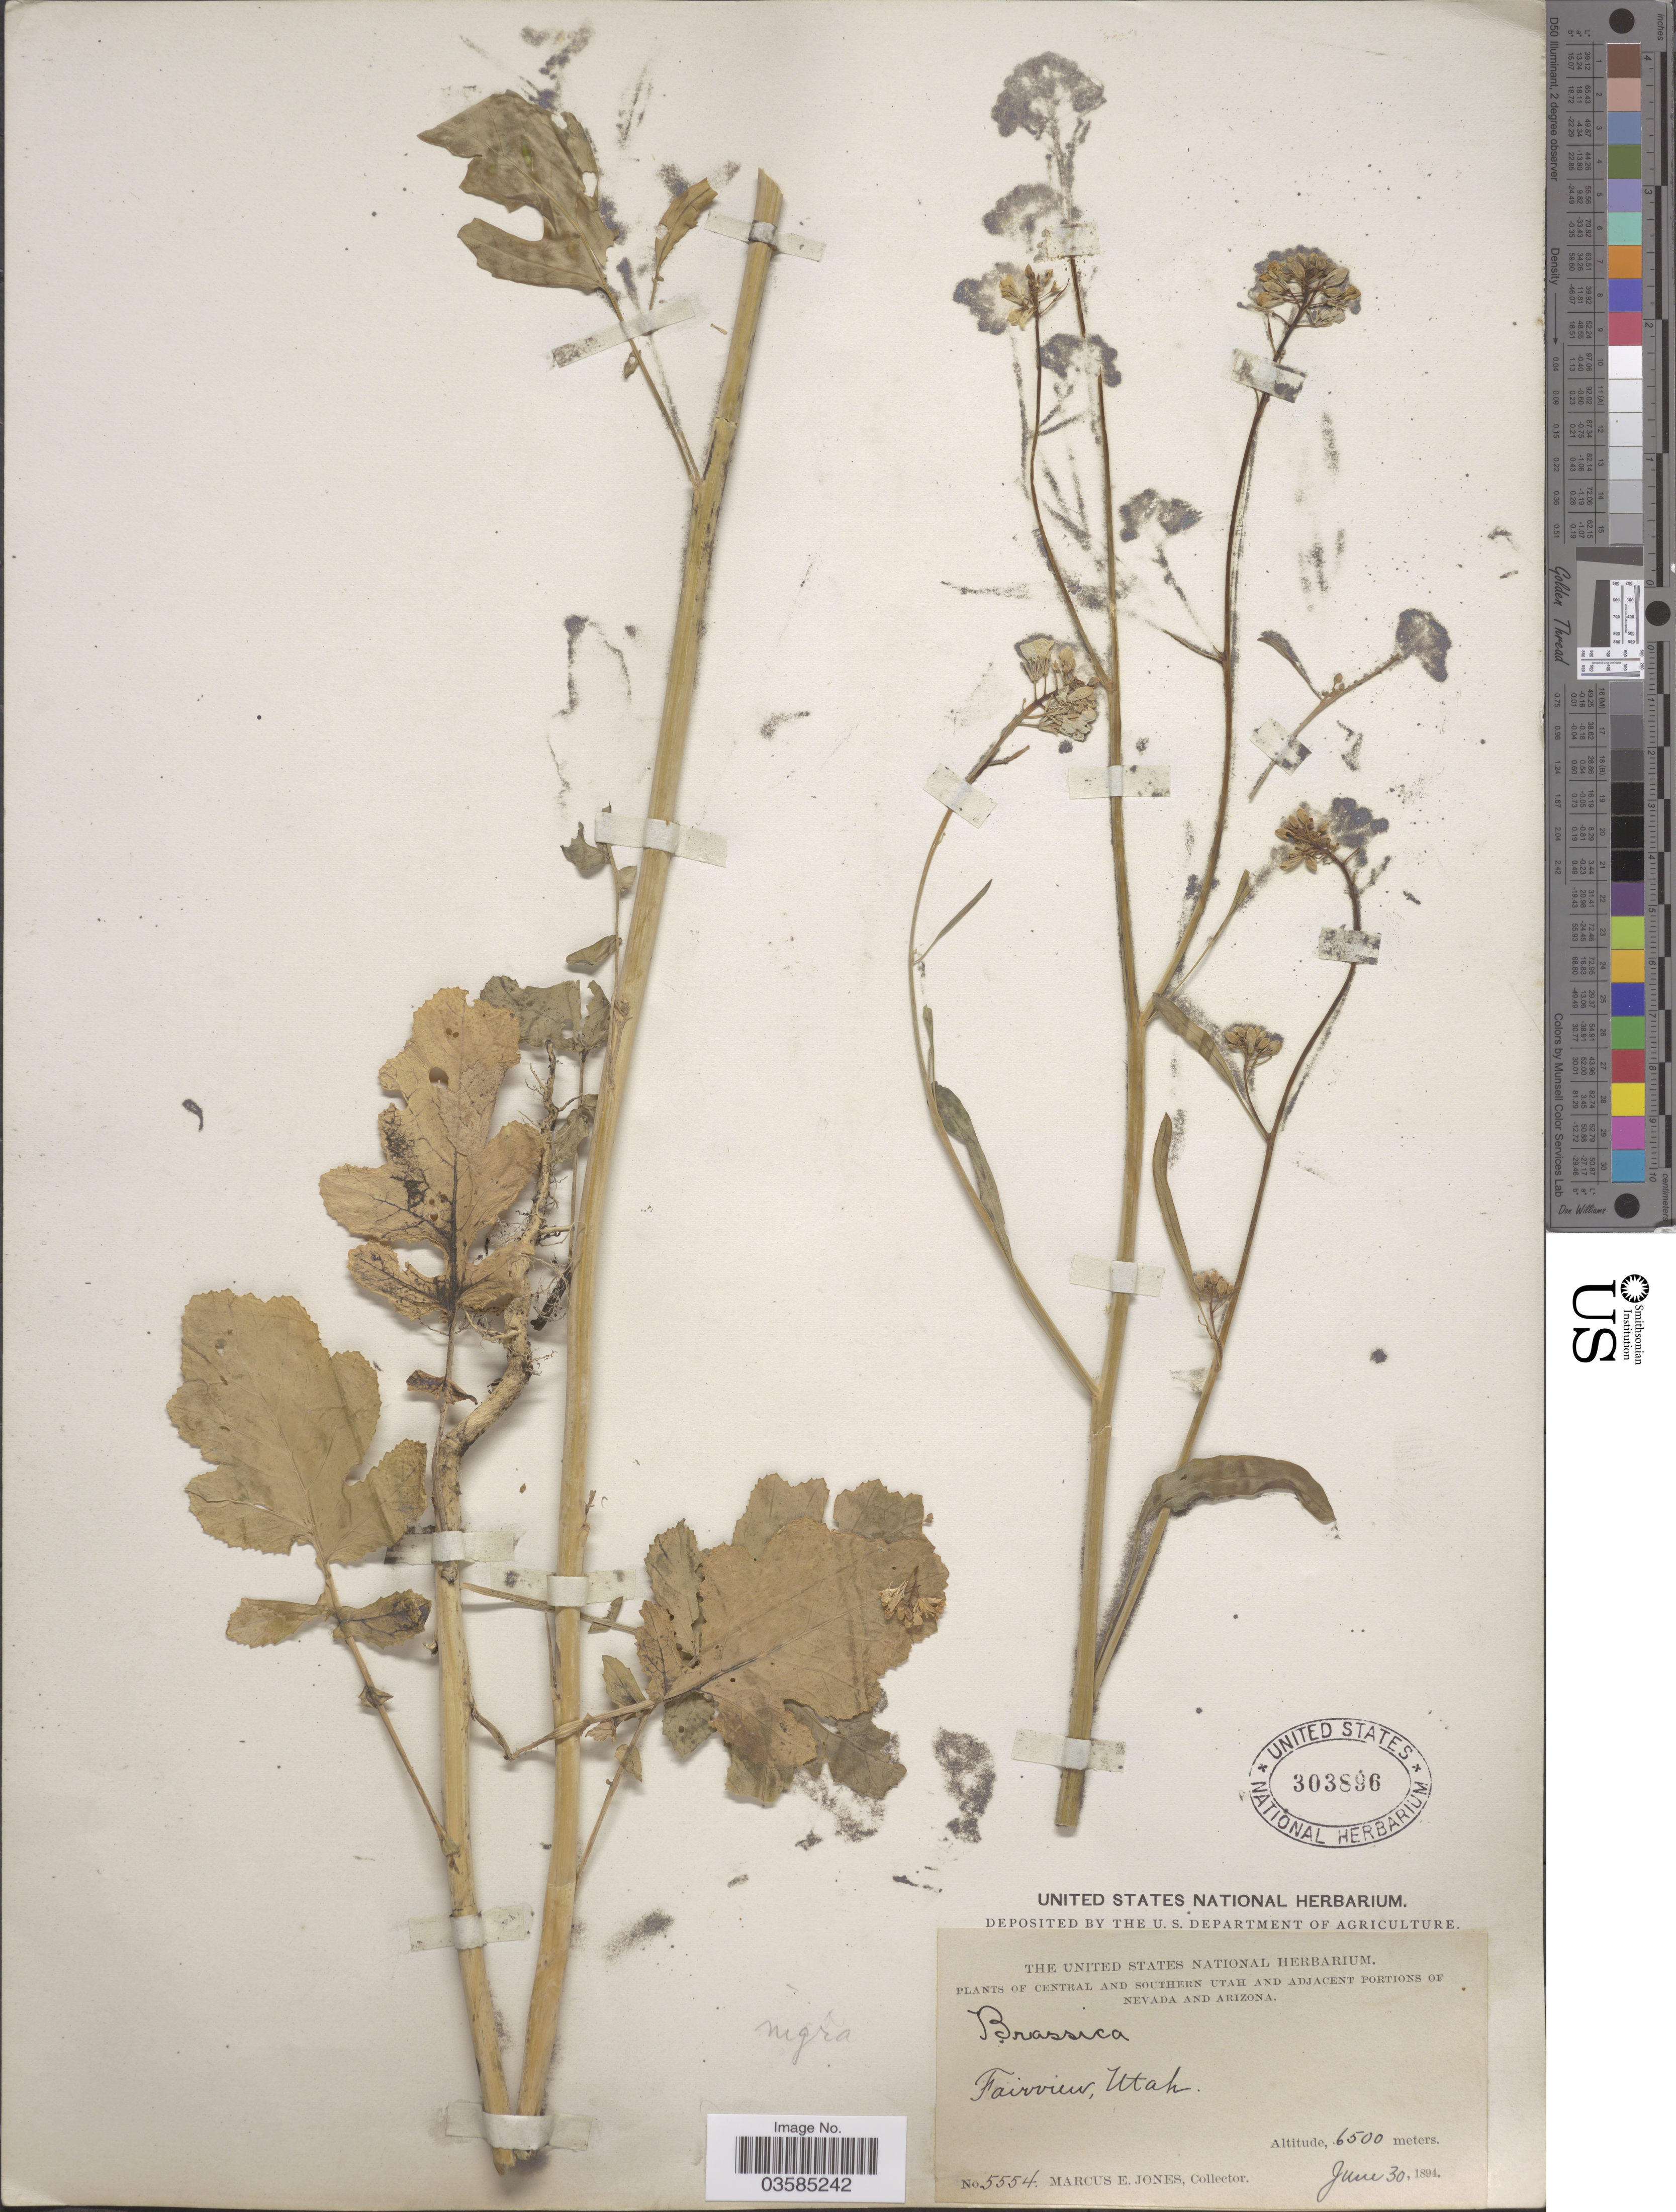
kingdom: Plantae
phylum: Tracheophyta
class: Magnoliopsida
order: Brassicales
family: Brassicaceae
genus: Brassica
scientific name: Brassica nigra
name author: (L.) W.D.J. Koch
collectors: M. E. Jones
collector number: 5554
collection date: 1894-06-30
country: United States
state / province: Utah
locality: Central and Southern Utah. Fairview.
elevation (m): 6500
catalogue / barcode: US 303896